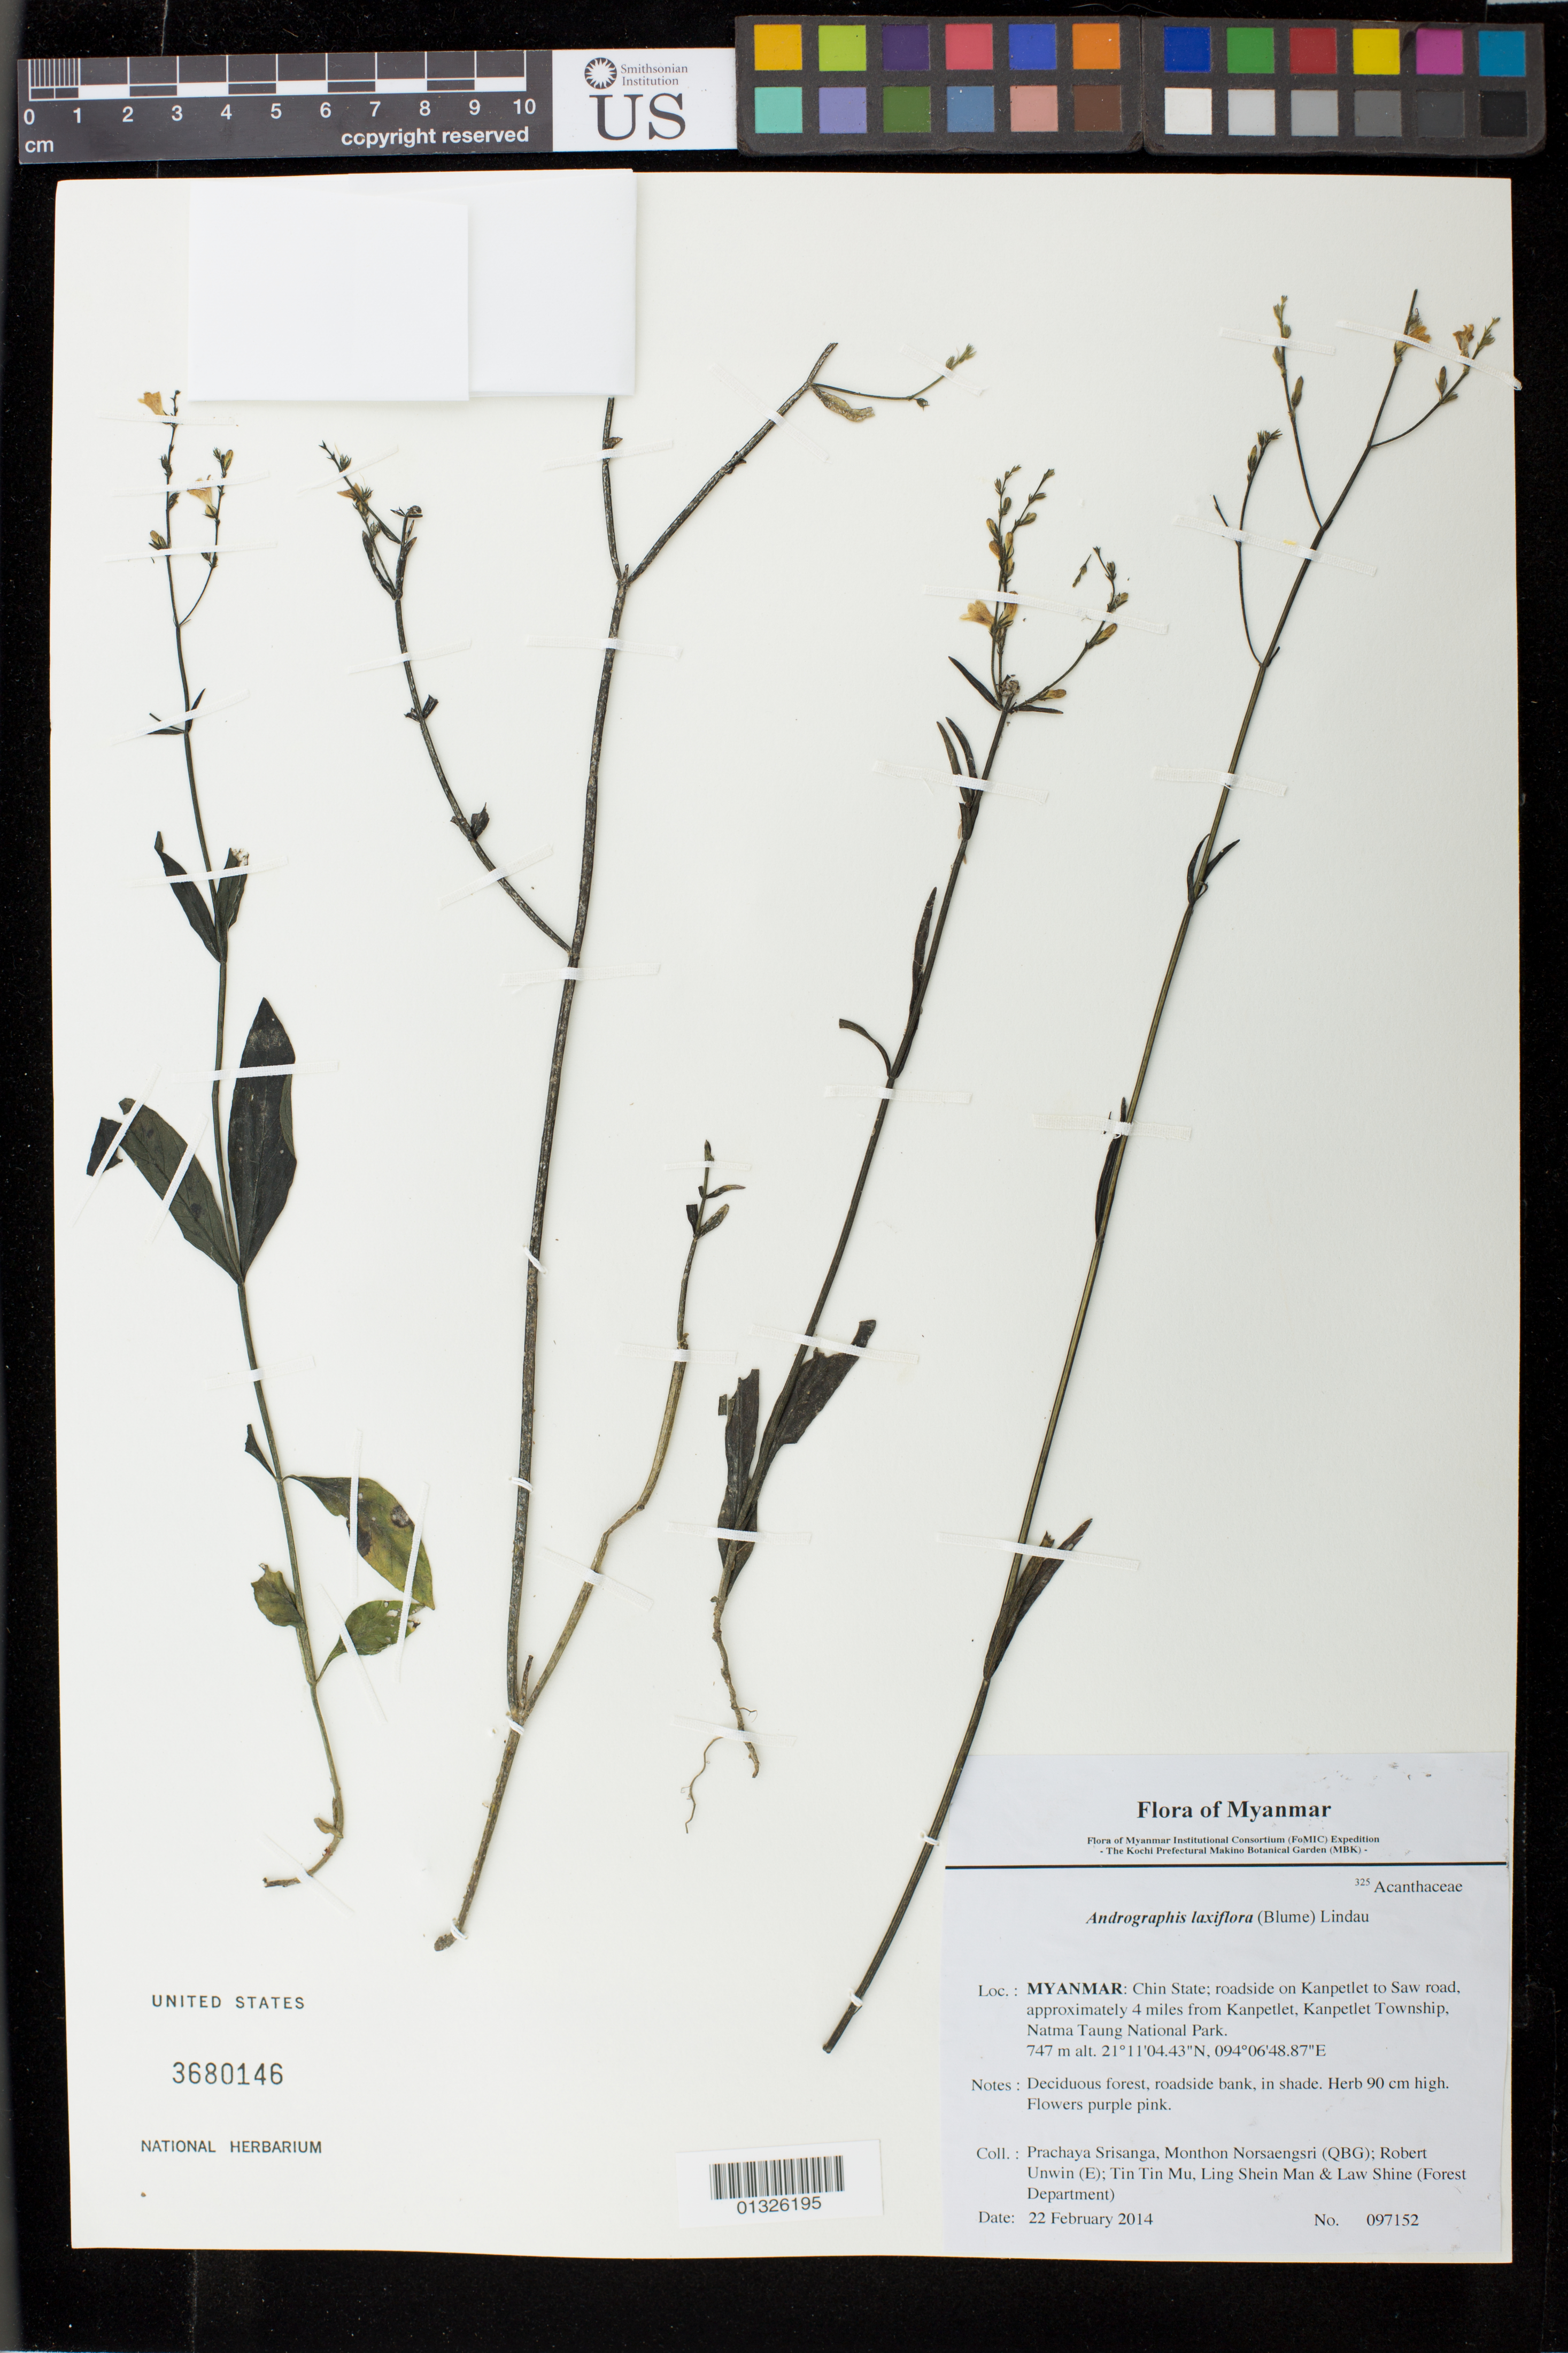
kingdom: Plantae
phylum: Tracheophyta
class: Magnoliopsida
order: Lamiales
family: Acanthaceae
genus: Andrographis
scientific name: Andrographis laxiflora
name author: (Blume) Lindau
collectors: P. Srisanga, M. Norsaengsri, R. Unwin, Tin Tin Mu, Ling Shein Man & L. Shine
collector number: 97152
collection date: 2014-02-22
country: Myanmar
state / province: Chin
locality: Roadside on Kanpetlet to Saw road, approximately 4 miles from Kanpetlet, Kanpetlet Township, Natma Taung National Park.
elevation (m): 747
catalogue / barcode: US 3680146